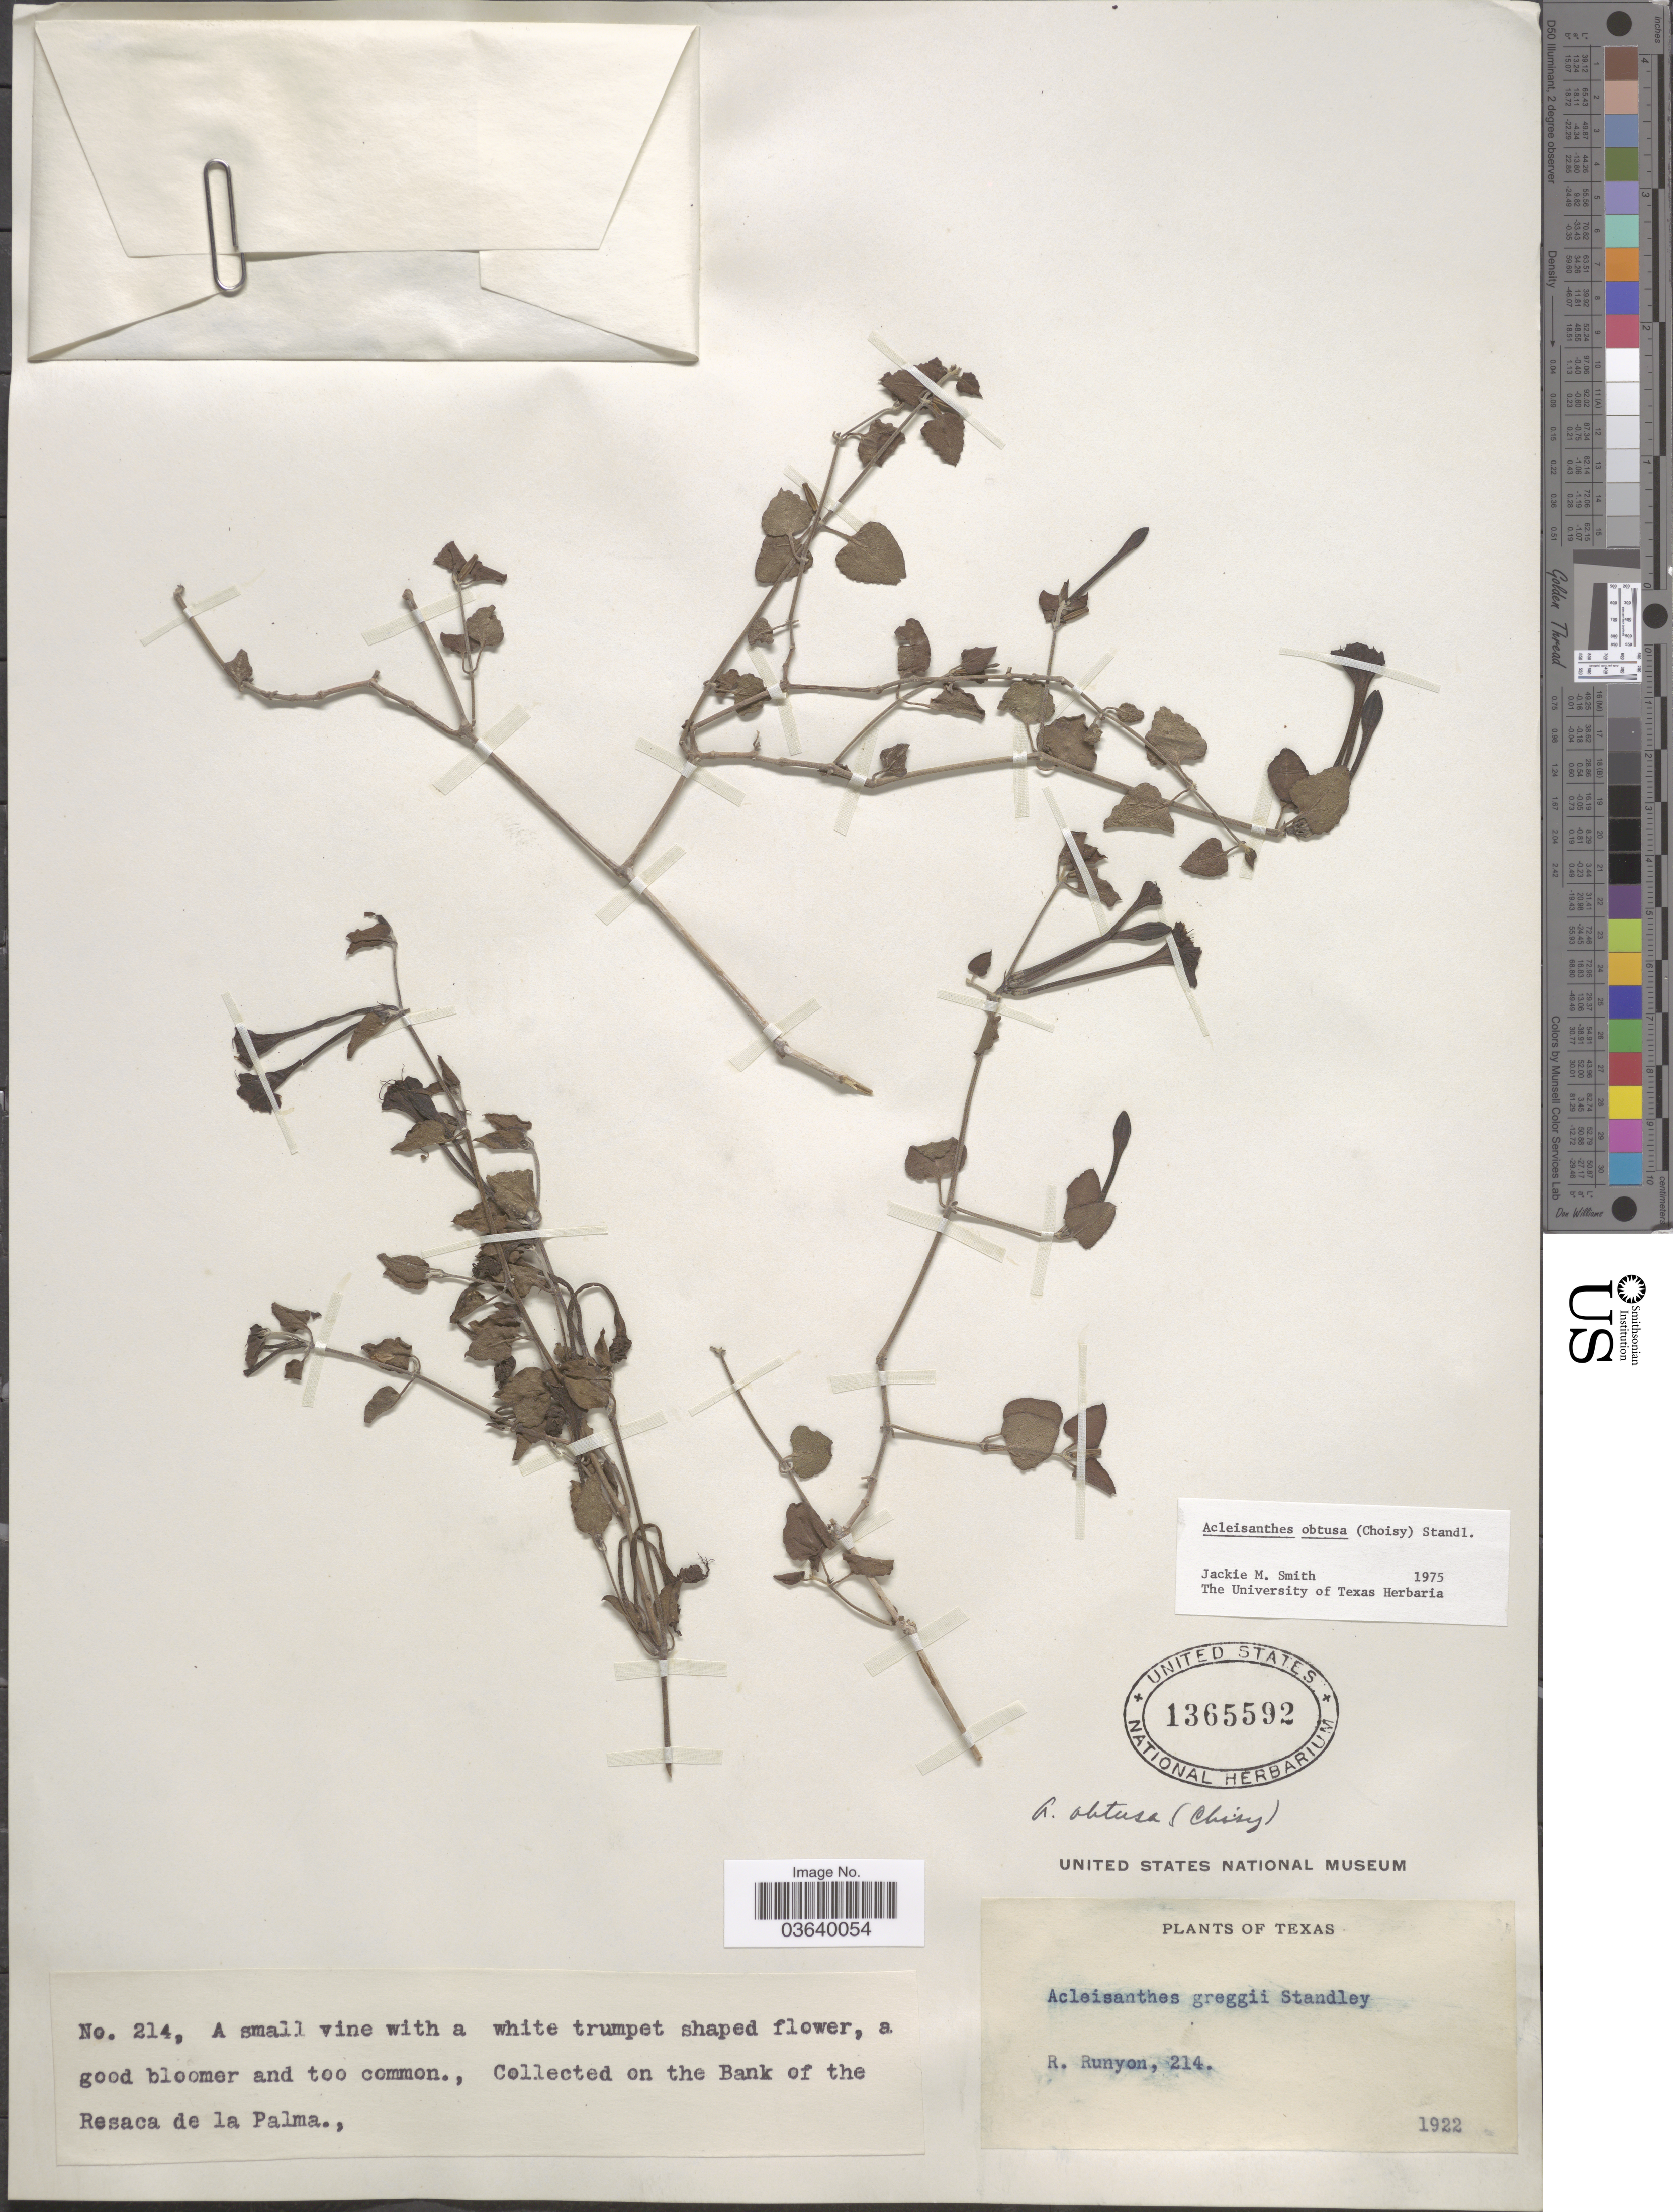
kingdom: Plantae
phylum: Tracheophyta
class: Magnoliopsida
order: Caryophyllales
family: Nyctaginaceae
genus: Acleisanthes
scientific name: Acleisanthes obtusa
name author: (Choisy) Standl.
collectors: R. Runyon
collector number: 214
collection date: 1922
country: United States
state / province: Texas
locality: On the Bank of the Resaca de la Palma.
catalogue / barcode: US 1365592